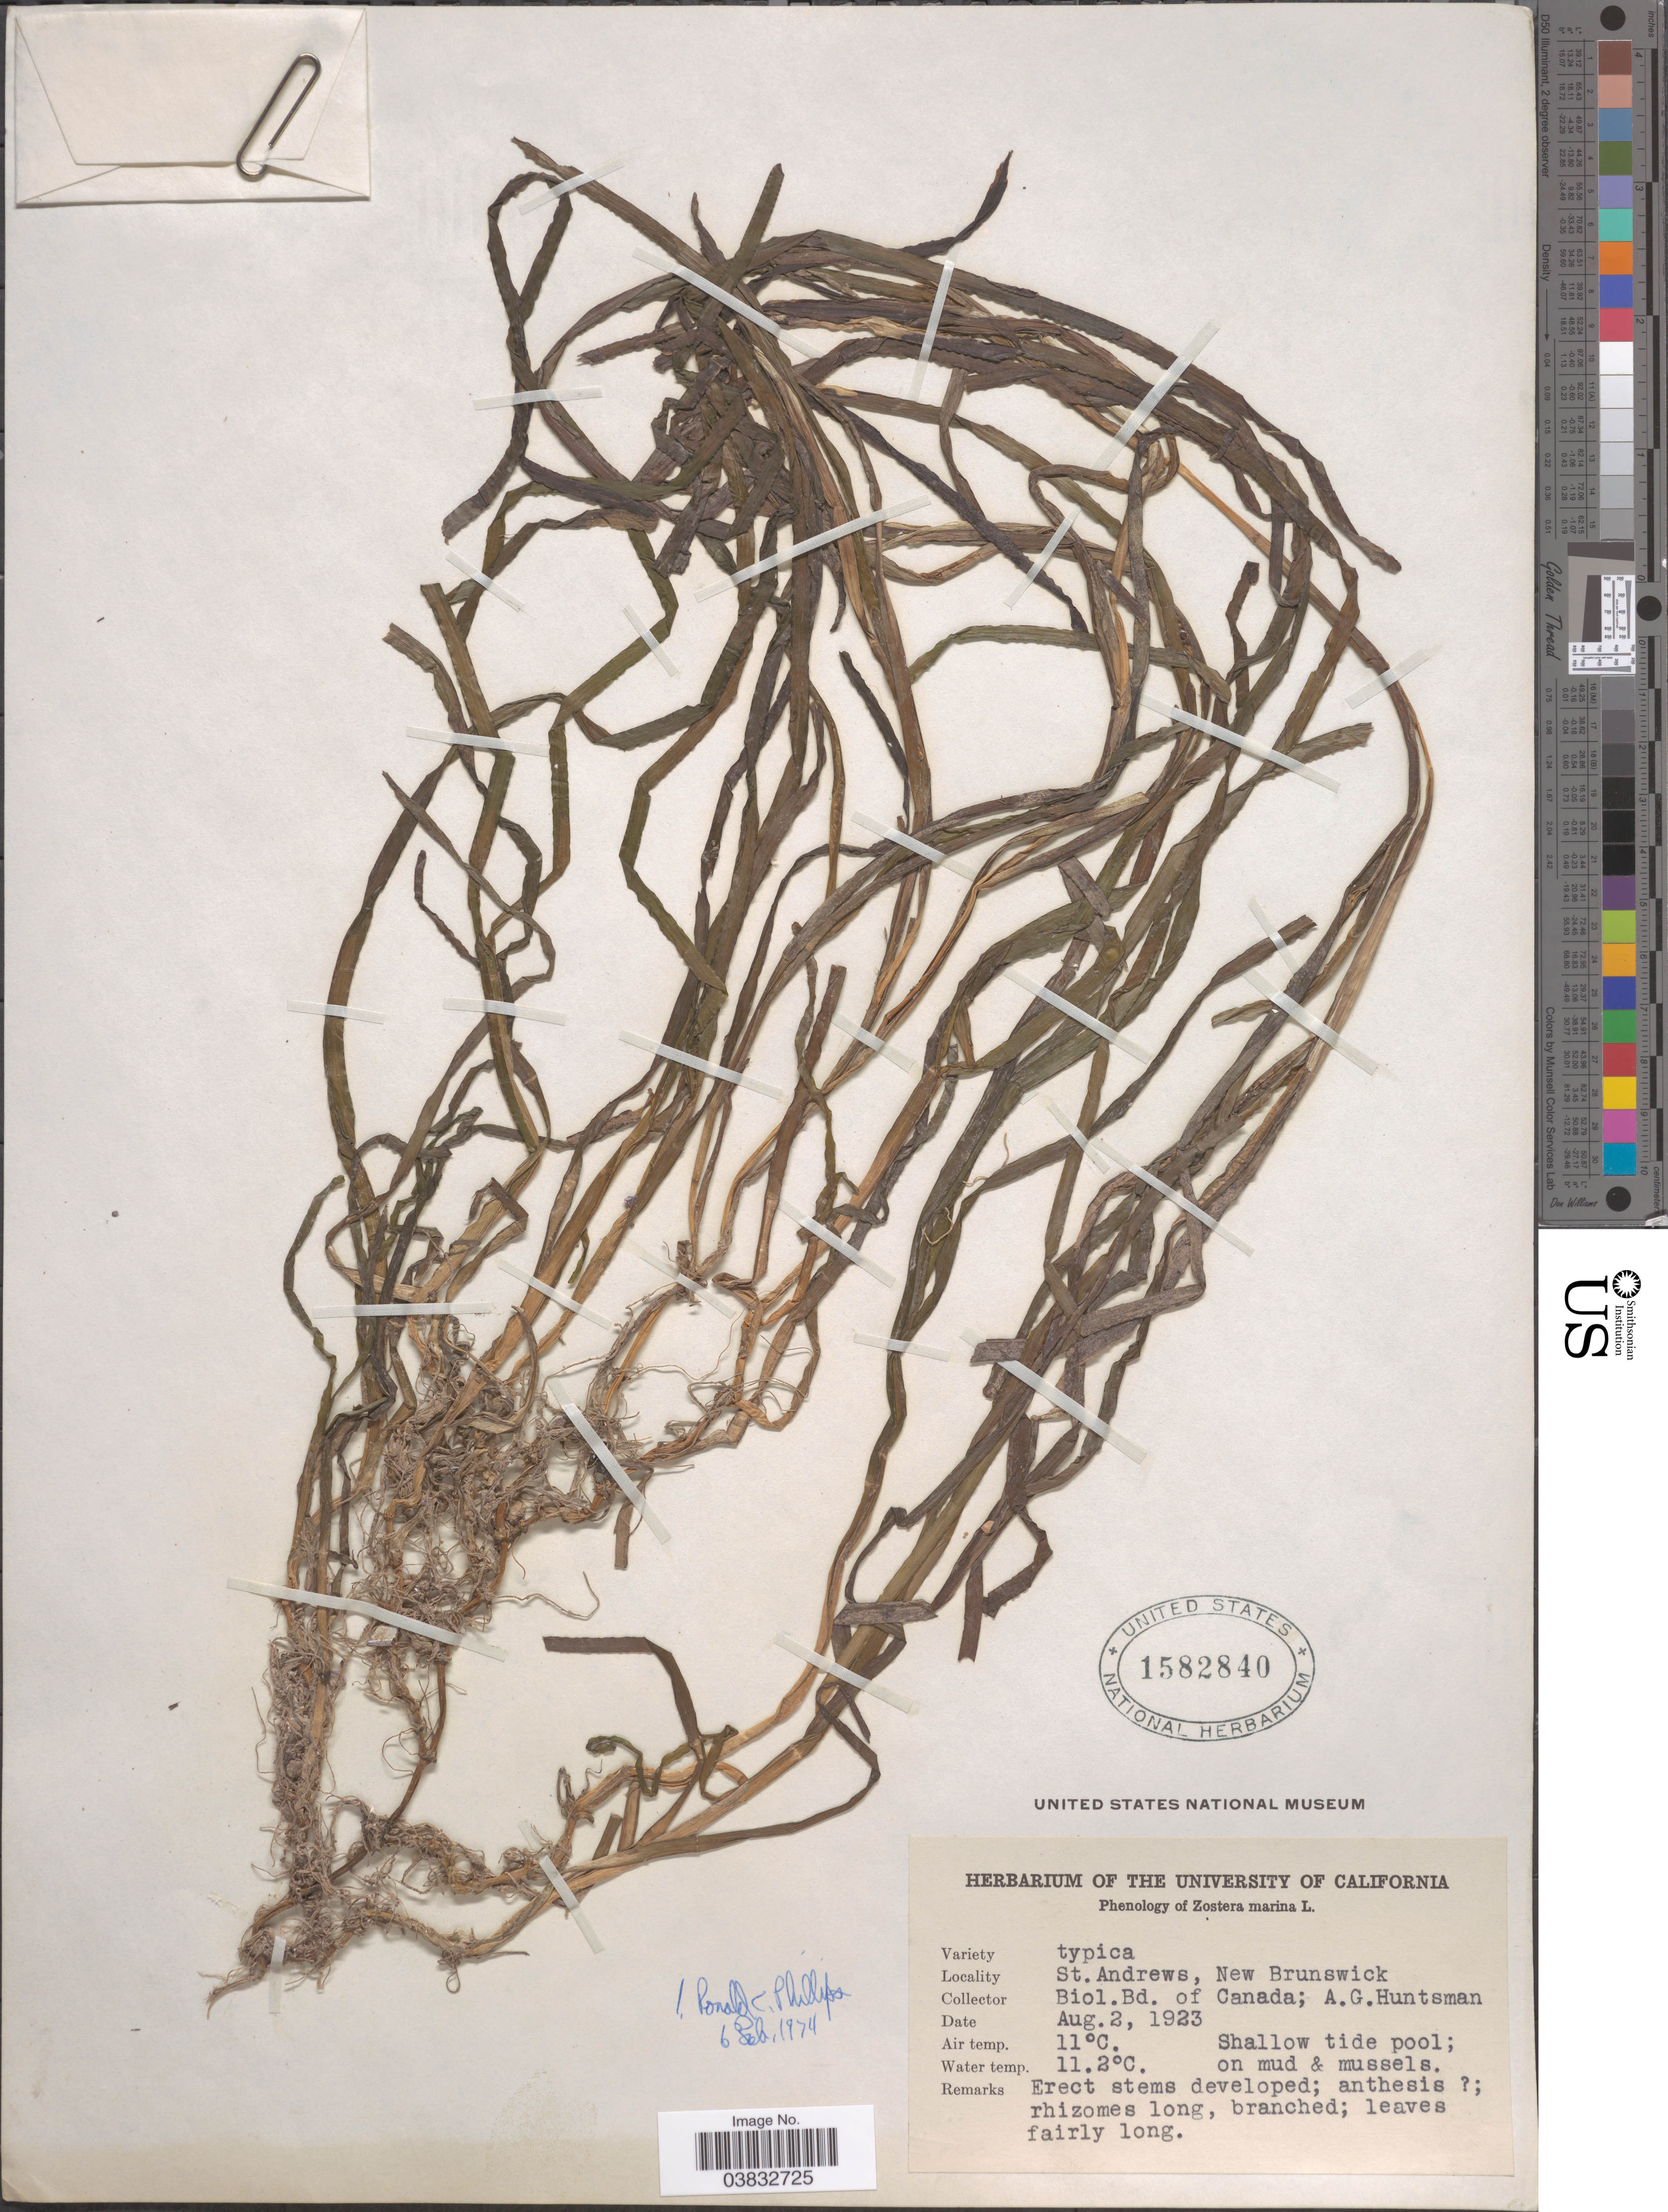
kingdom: Plantae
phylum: Tracheophyta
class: Liliopsida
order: Alismatales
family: Zosteraceae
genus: Zostera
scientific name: Zostera marina var. marina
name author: L.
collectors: A. Huntsman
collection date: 1923-08-02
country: Canada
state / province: New Brunswick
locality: St. Andrews.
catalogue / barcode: US 1582840